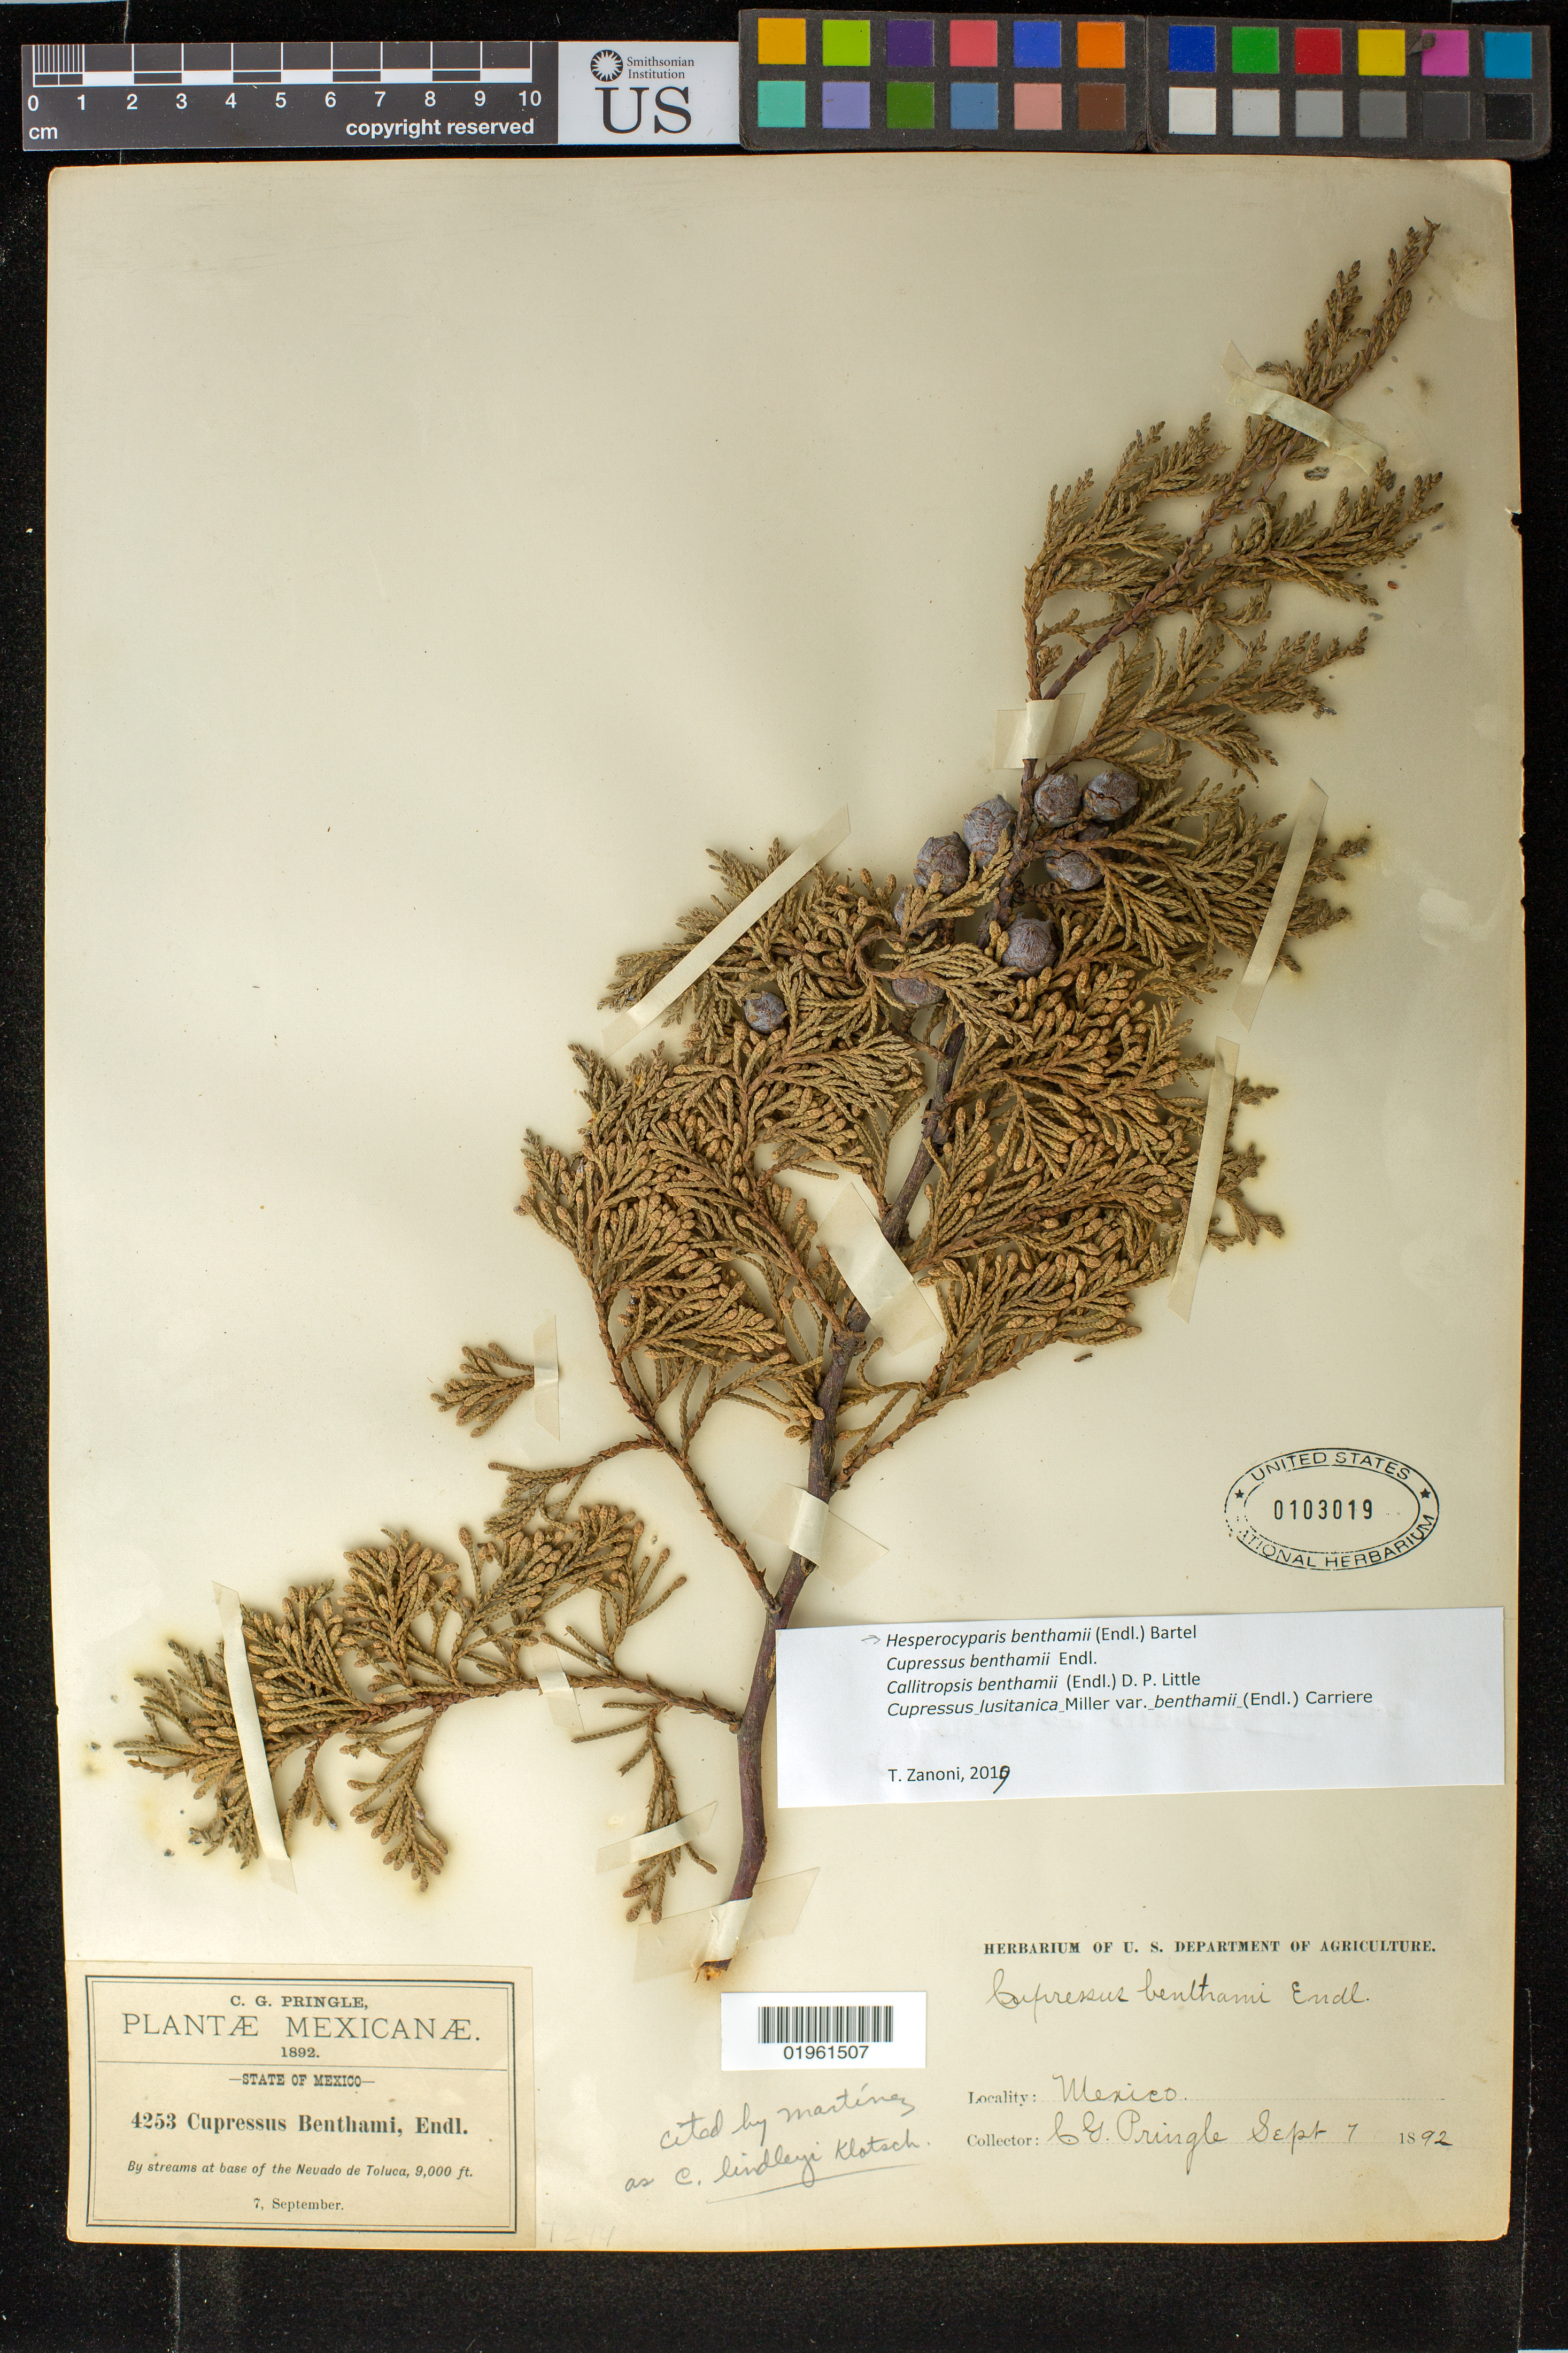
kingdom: Plantae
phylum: Tracheophyta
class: Pinopsida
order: Pinales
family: Cupressaceae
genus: Hesperocyparis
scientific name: Hesperocyparis benthamii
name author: (Endl.) Bartel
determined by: Zanoni, T. A., (NY), New York Botanical Garden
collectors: C. G. Pringle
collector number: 4253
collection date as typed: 07 Sep 1892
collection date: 1892-09-07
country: Mexico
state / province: México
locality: Nevado de Toluca, base of.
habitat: by streams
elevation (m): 2743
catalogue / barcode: US 103019